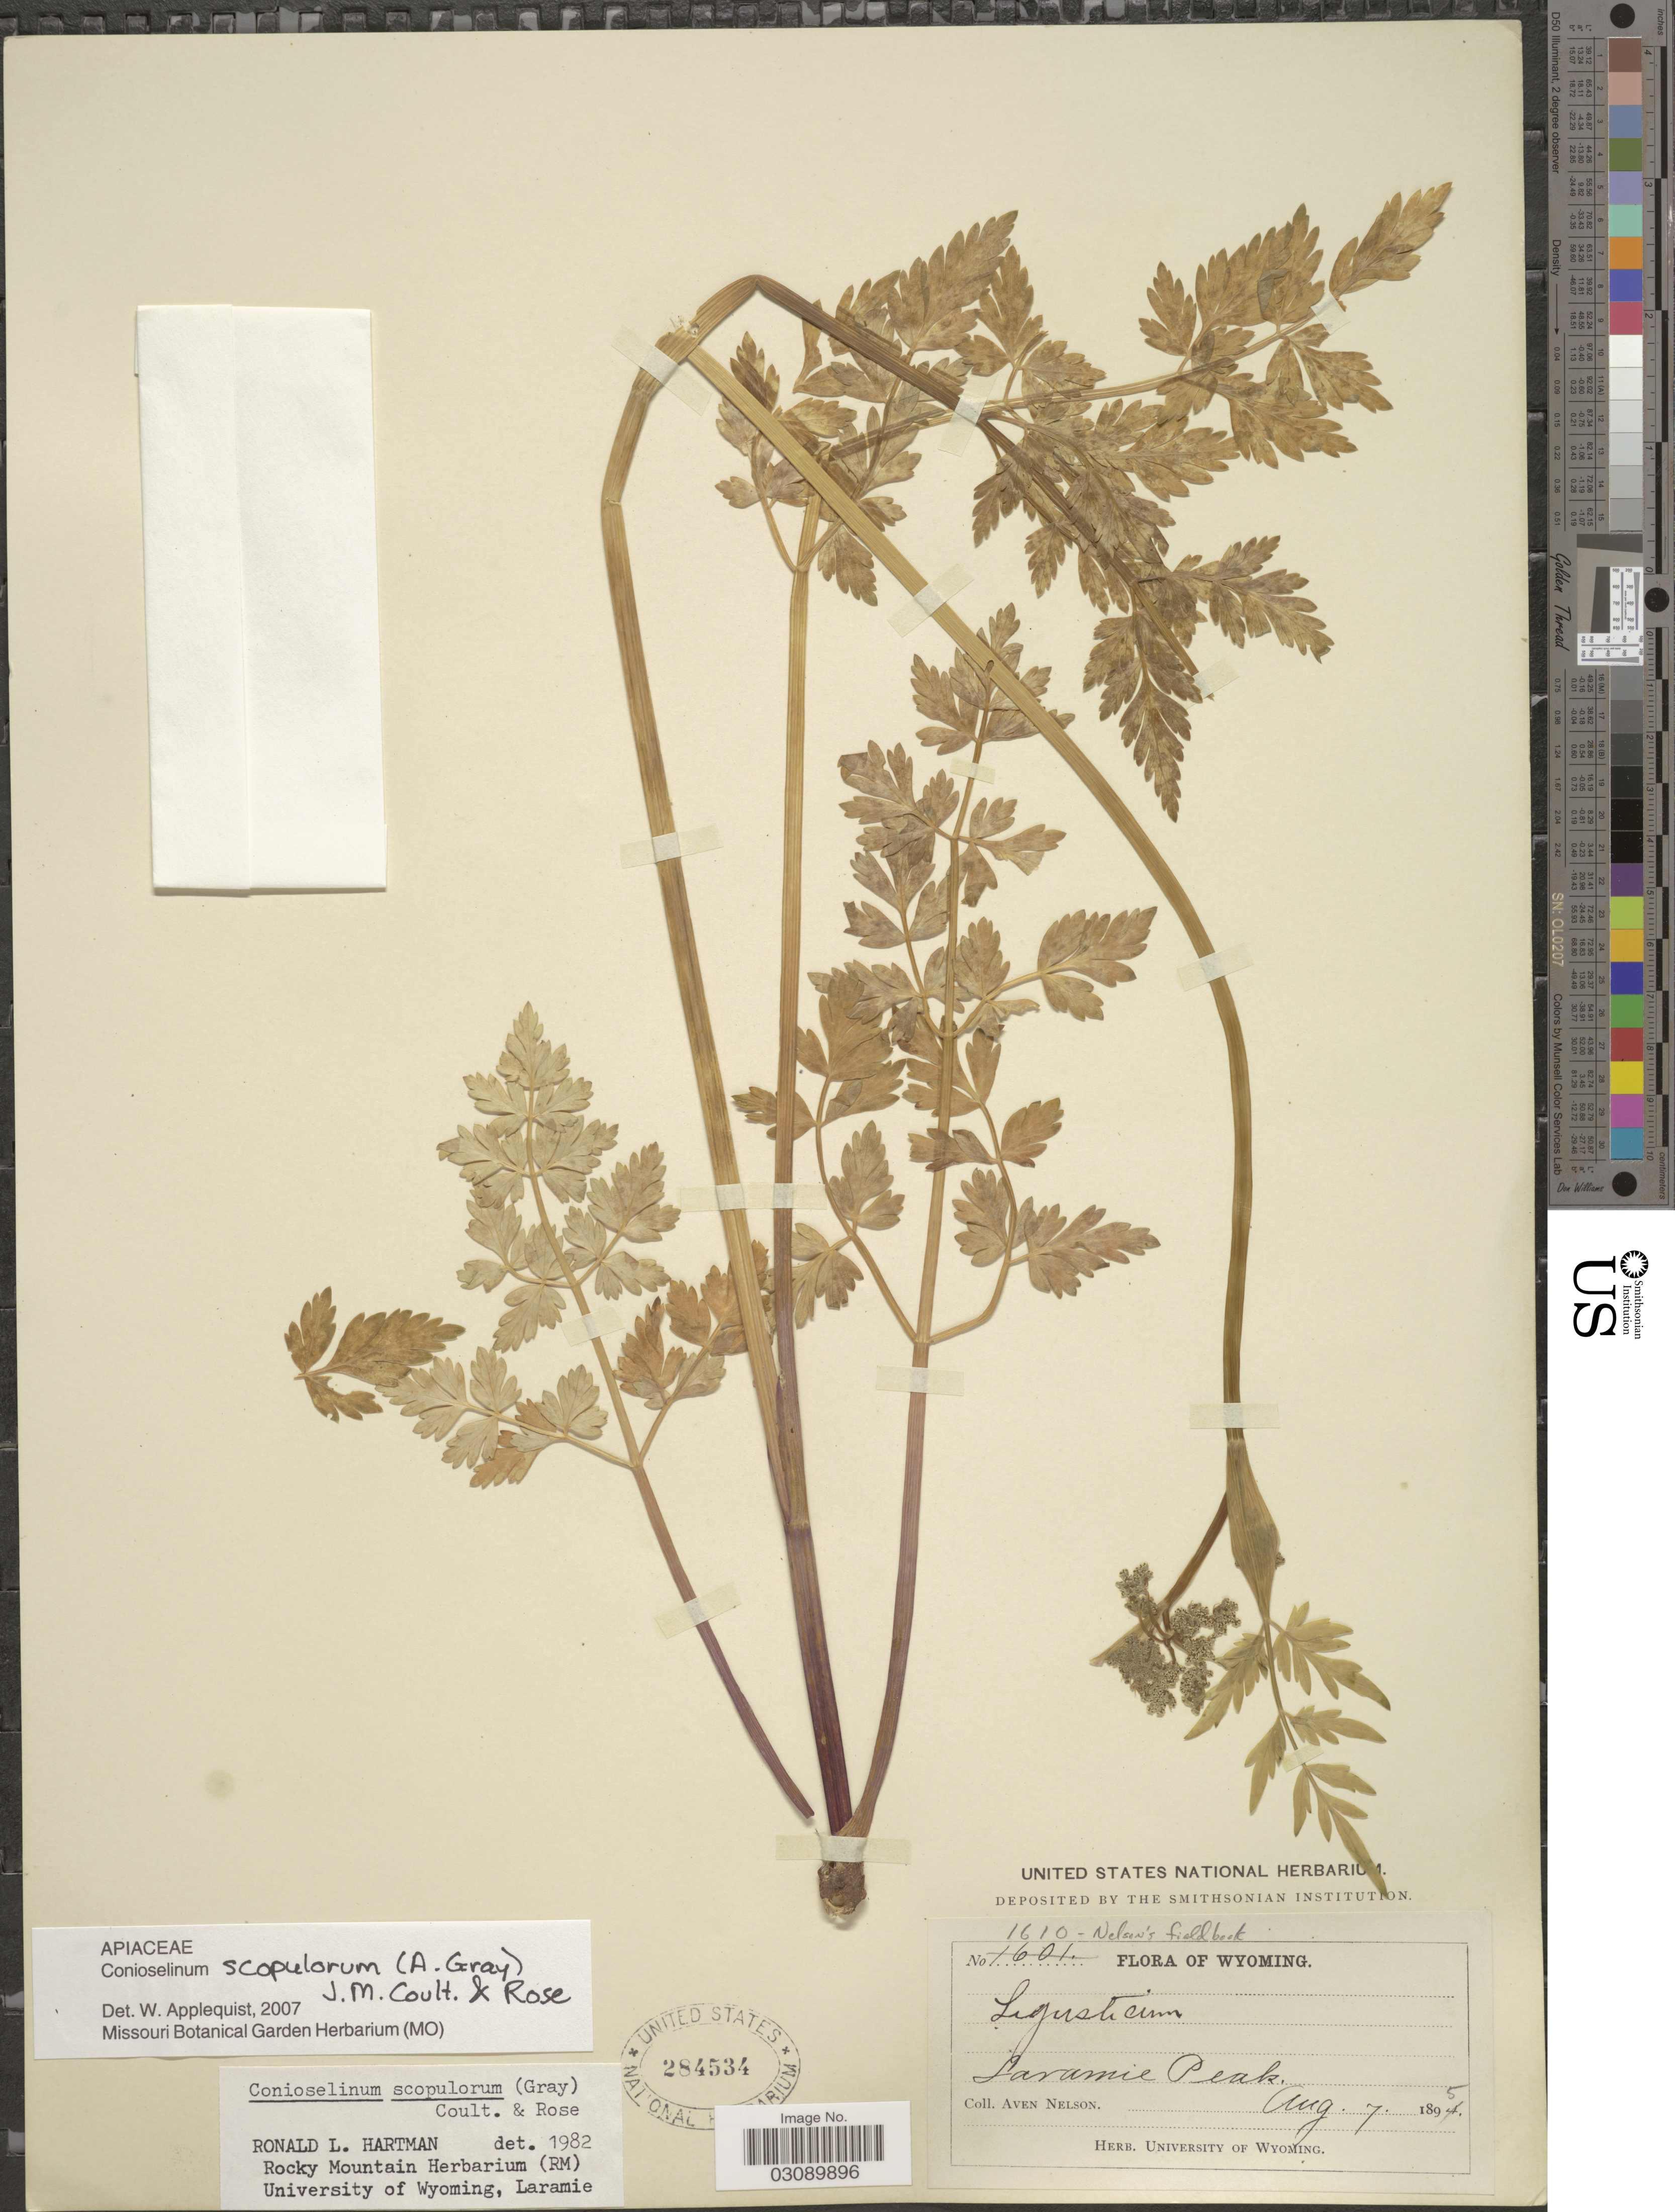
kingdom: Plantae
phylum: Tracheophyta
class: Magnoliopsida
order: Apiales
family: Apiaceae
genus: Conioselinum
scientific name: Conioselinum scopulorum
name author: (A. Gray) J.M. Coult. & Rose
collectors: A. Nelson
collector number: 1610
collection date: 1895-08-07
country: United States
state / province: Wyoming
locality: Laramie Peak.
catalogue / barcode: US 284534